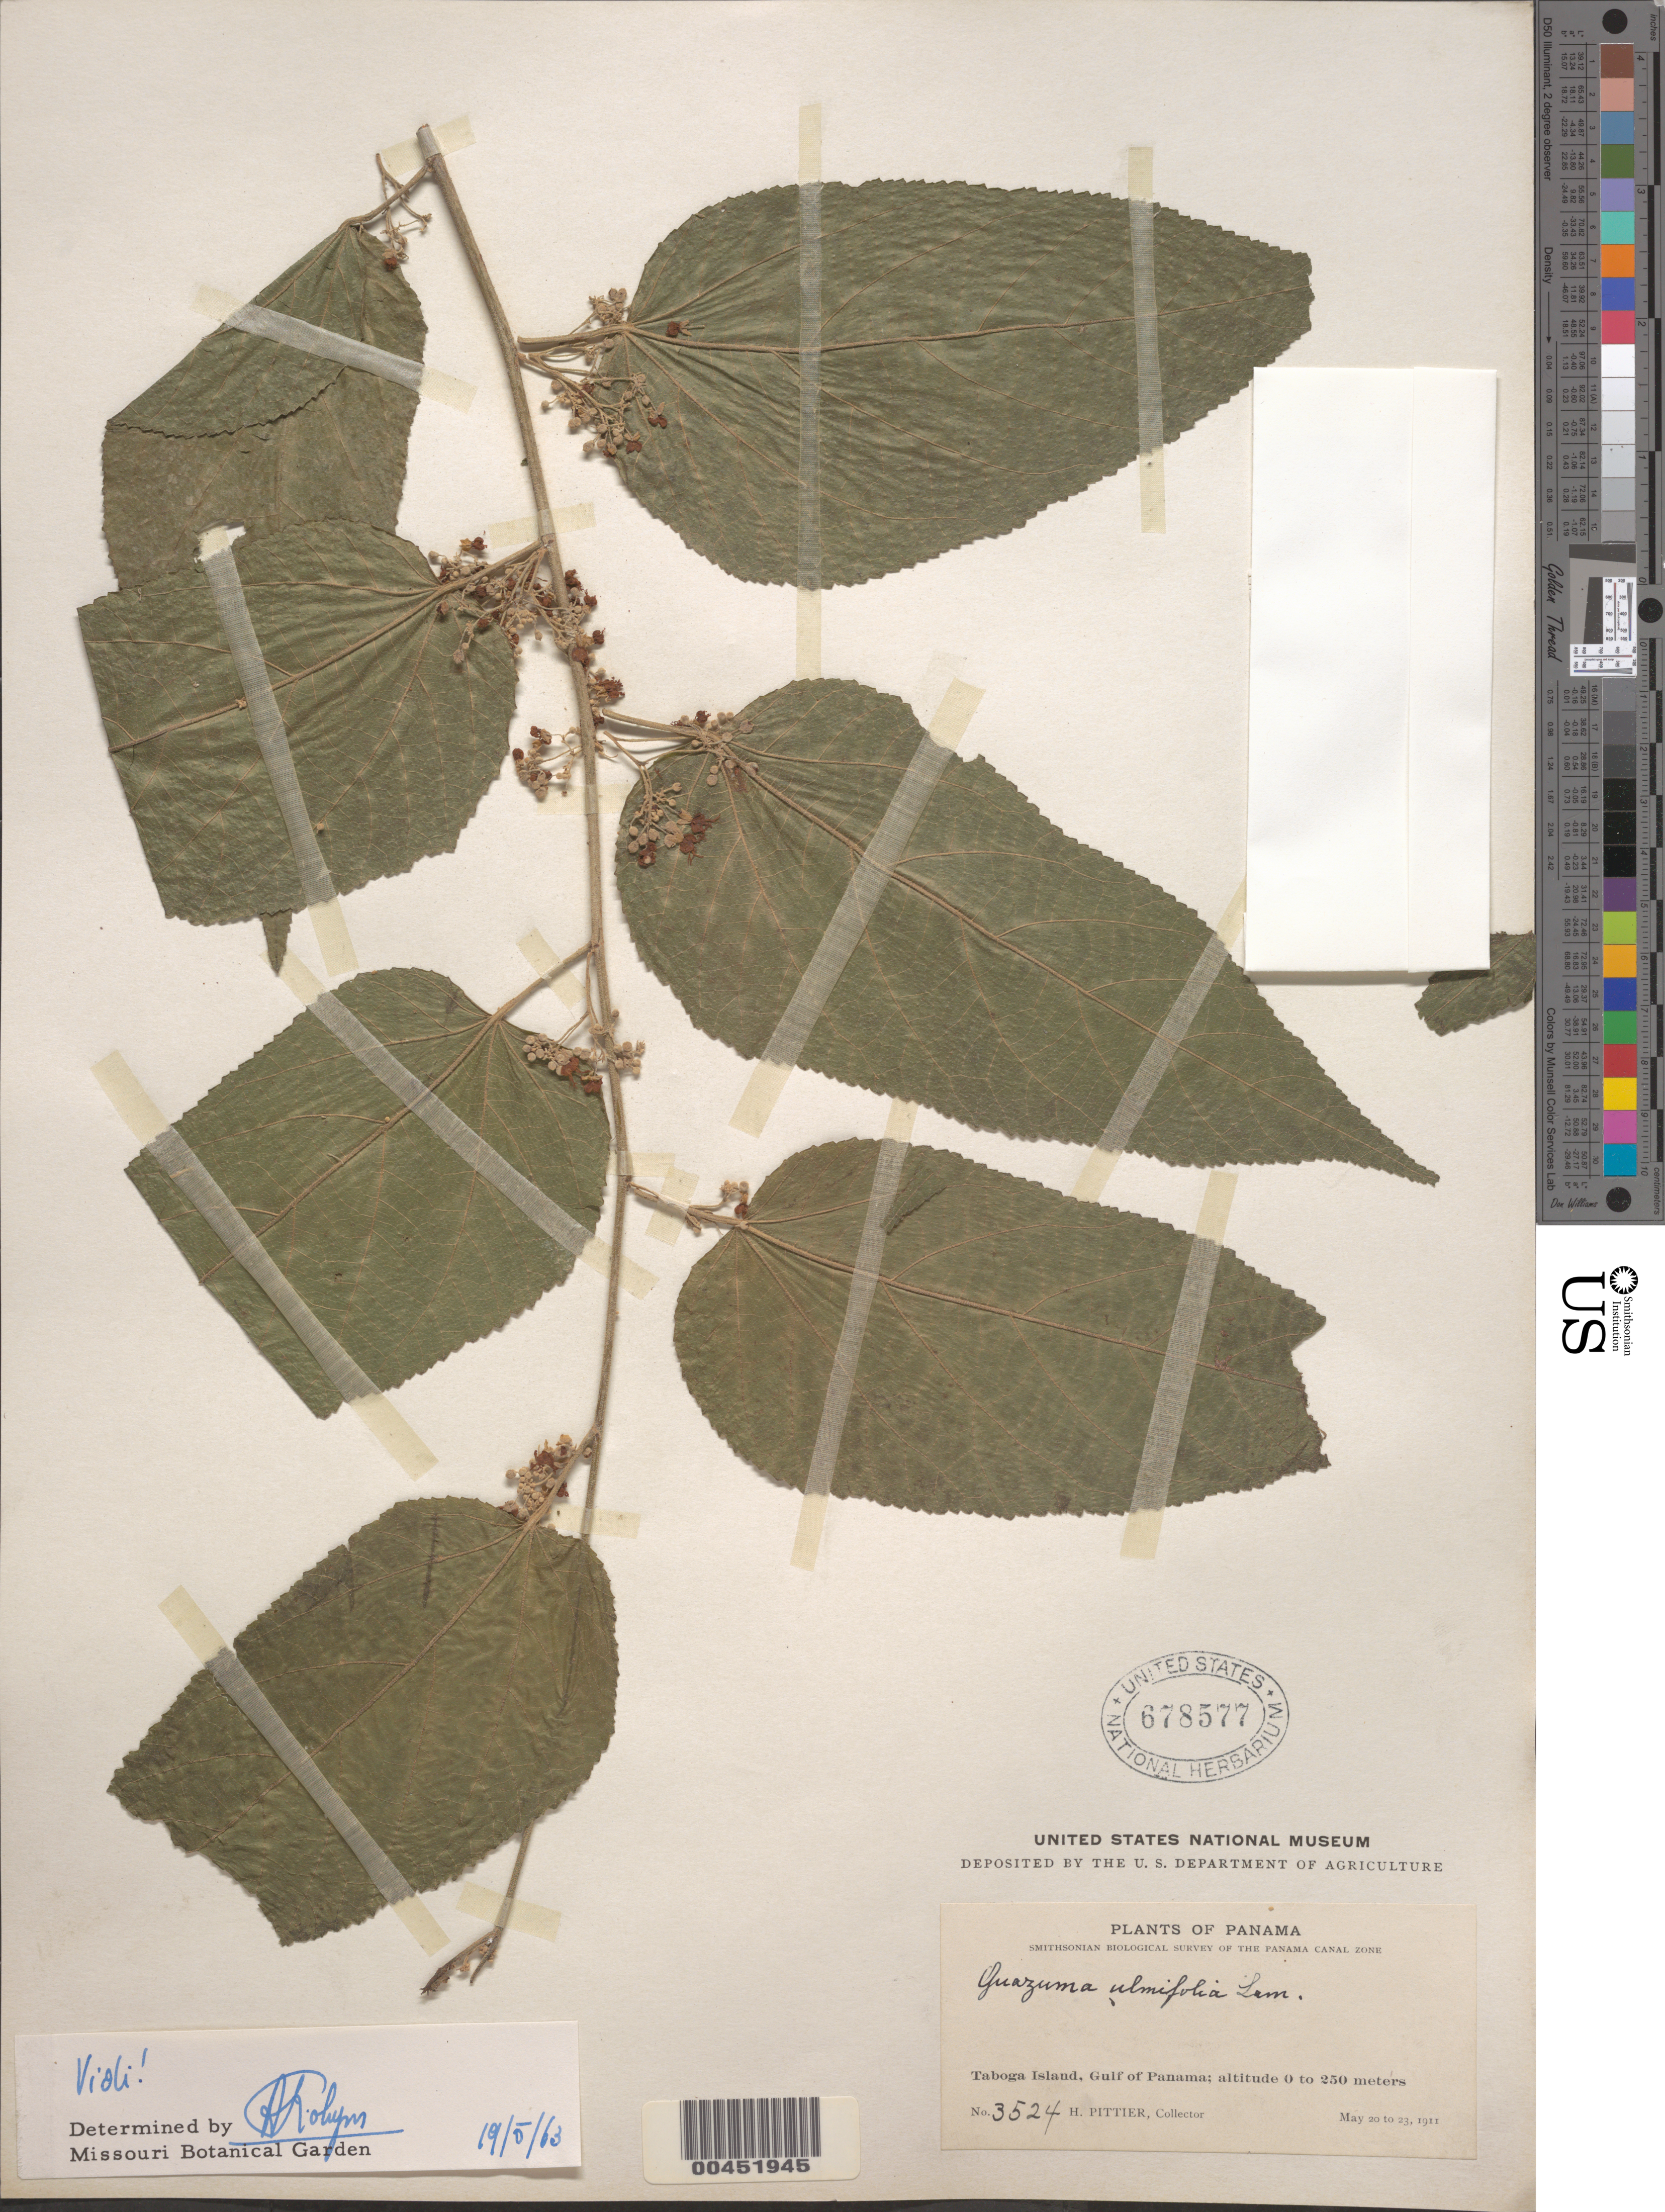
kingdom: Plantae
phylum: Tracheophyta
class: Magnoliopsida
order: Malvales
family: Malvaceae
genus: Guazuma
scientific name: Guazuma ulmifolia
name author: Lam.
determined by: Robyns, A. G. M.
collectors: H. F. Pittier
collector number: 3524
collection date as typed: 20 May 1911 to 23 May 1911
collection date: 1911-05-20/1911-05-23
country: Panama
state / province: Panamá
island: Taboga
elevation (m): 0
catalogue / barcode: US 678577